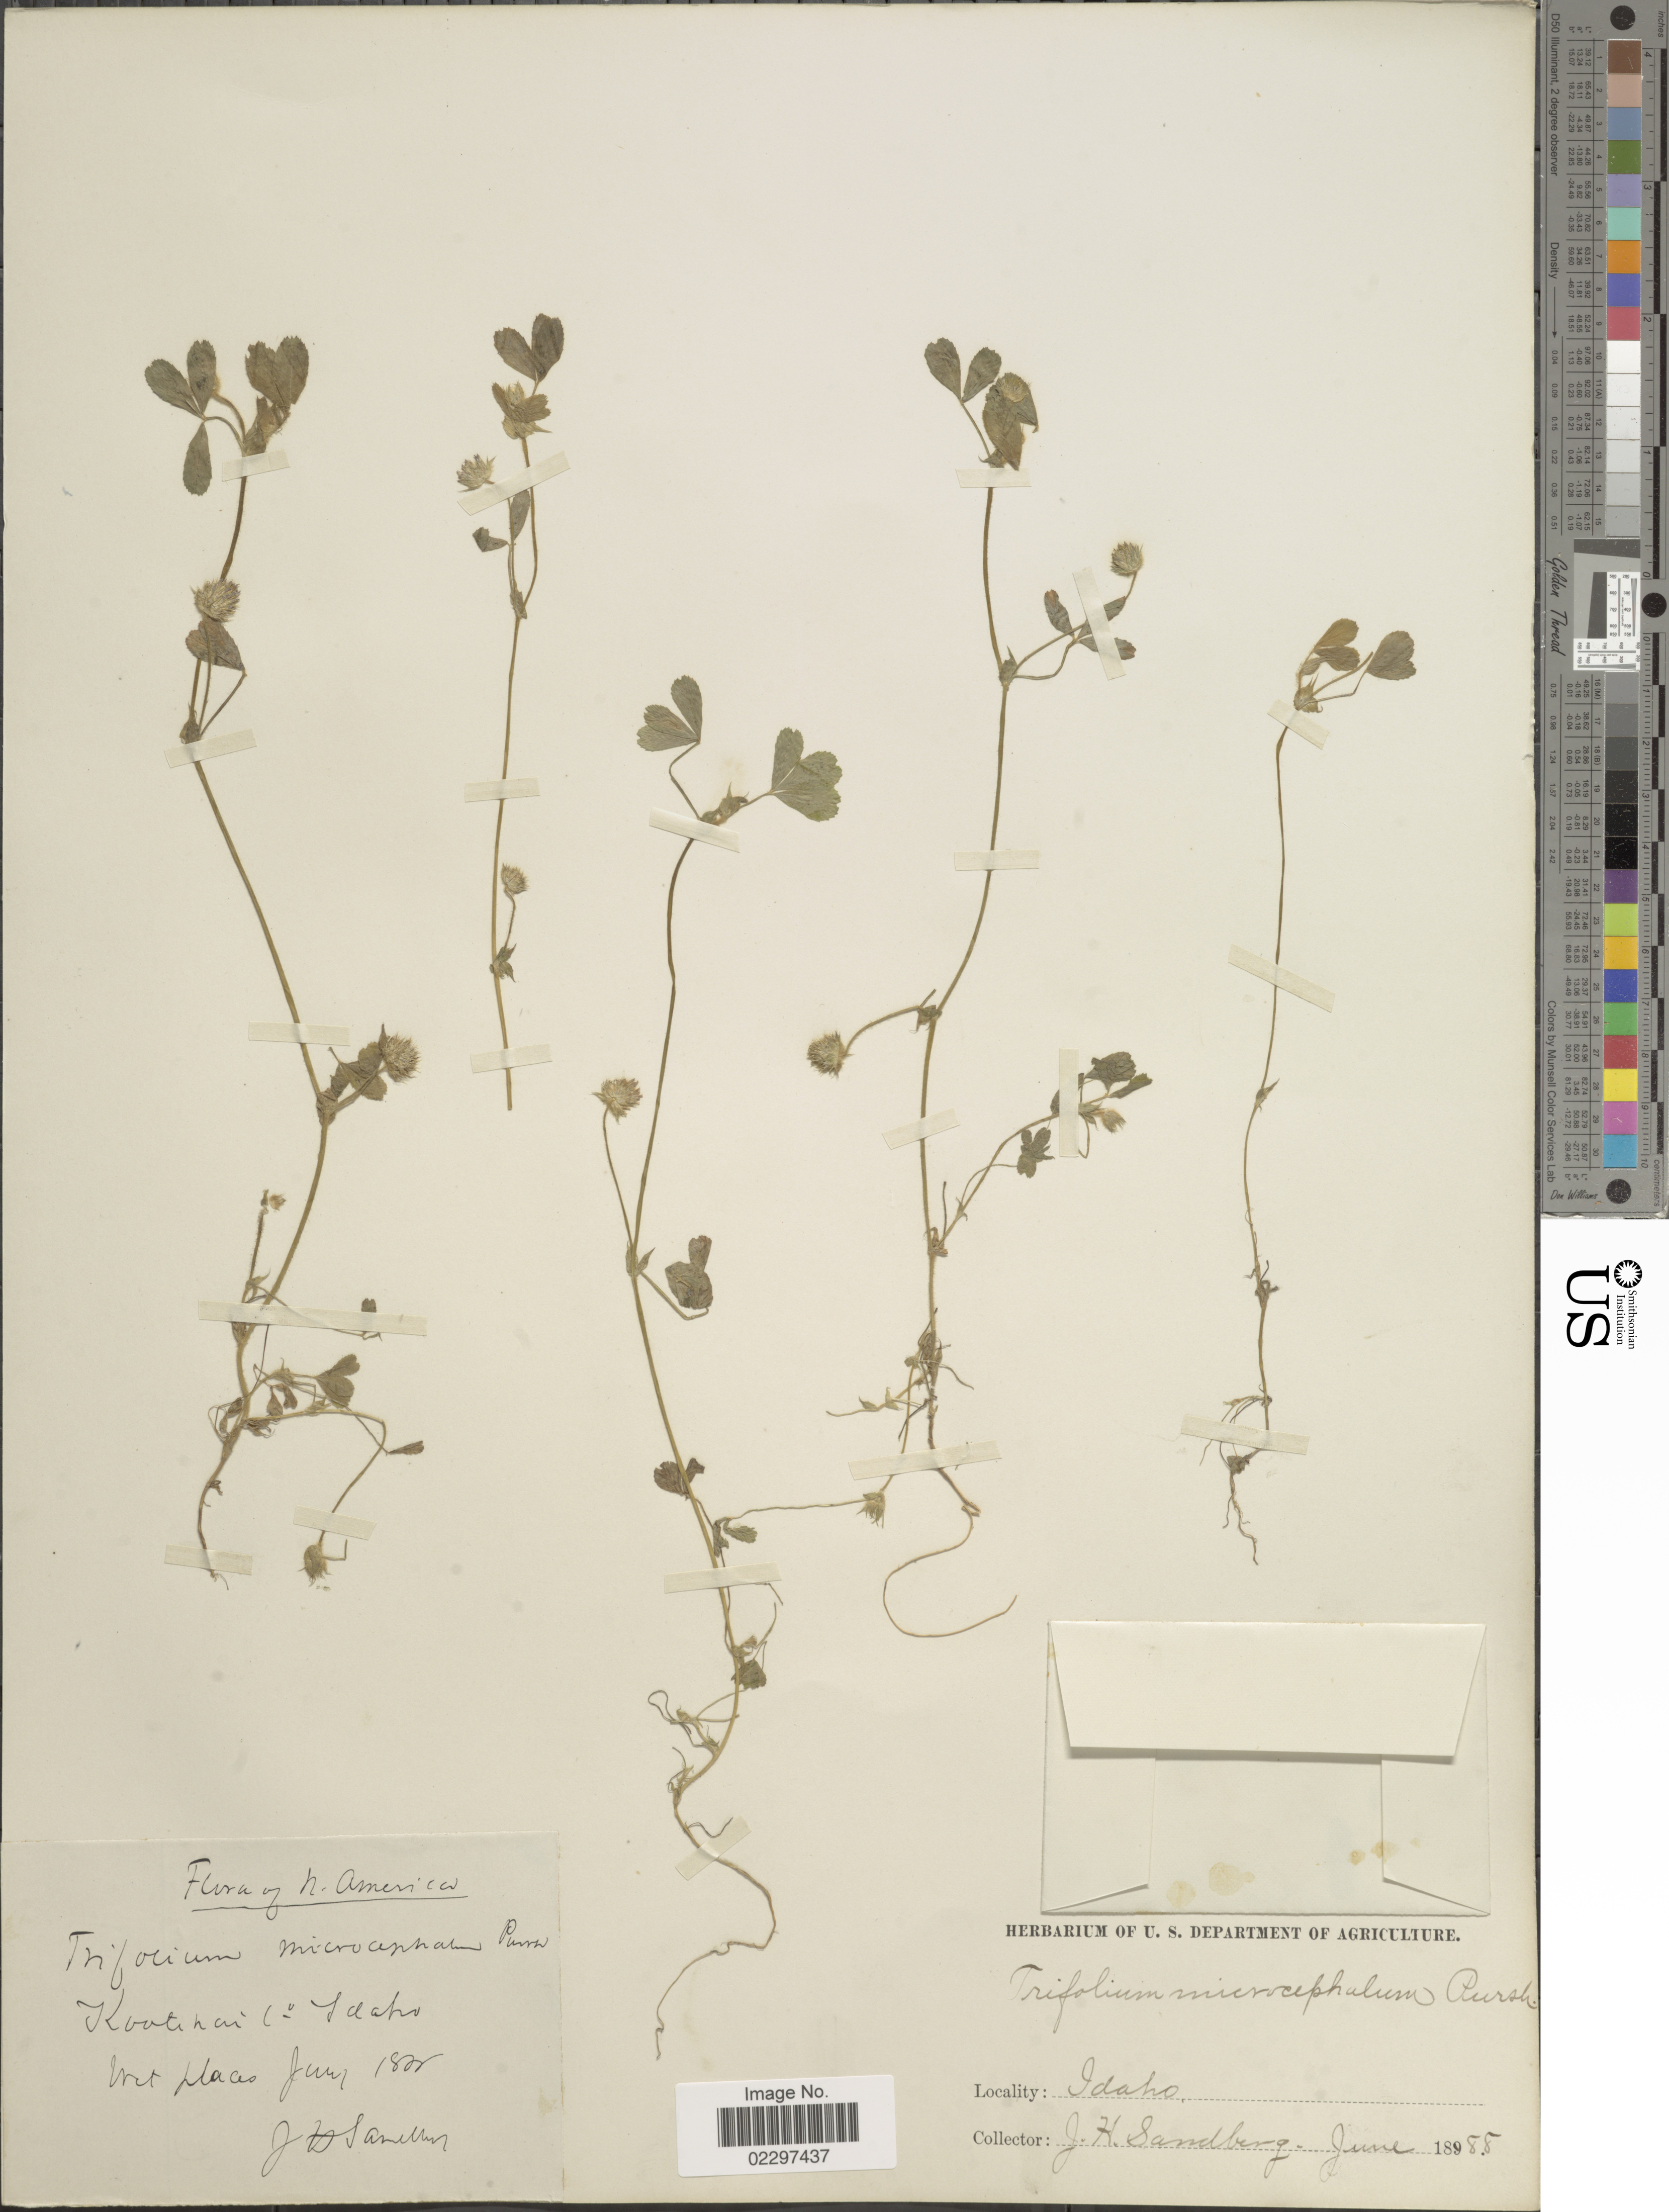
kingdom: Plantae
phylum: Tracheophyta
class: Magnoliopsida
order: Fabales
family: Fabaceae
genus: Trifolium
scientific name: Trifolium microcephalum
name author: Pursh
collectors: J. H. Sandberg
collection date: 1888-06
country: United States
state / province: Idaho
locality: Kootenai Co. Idaho.